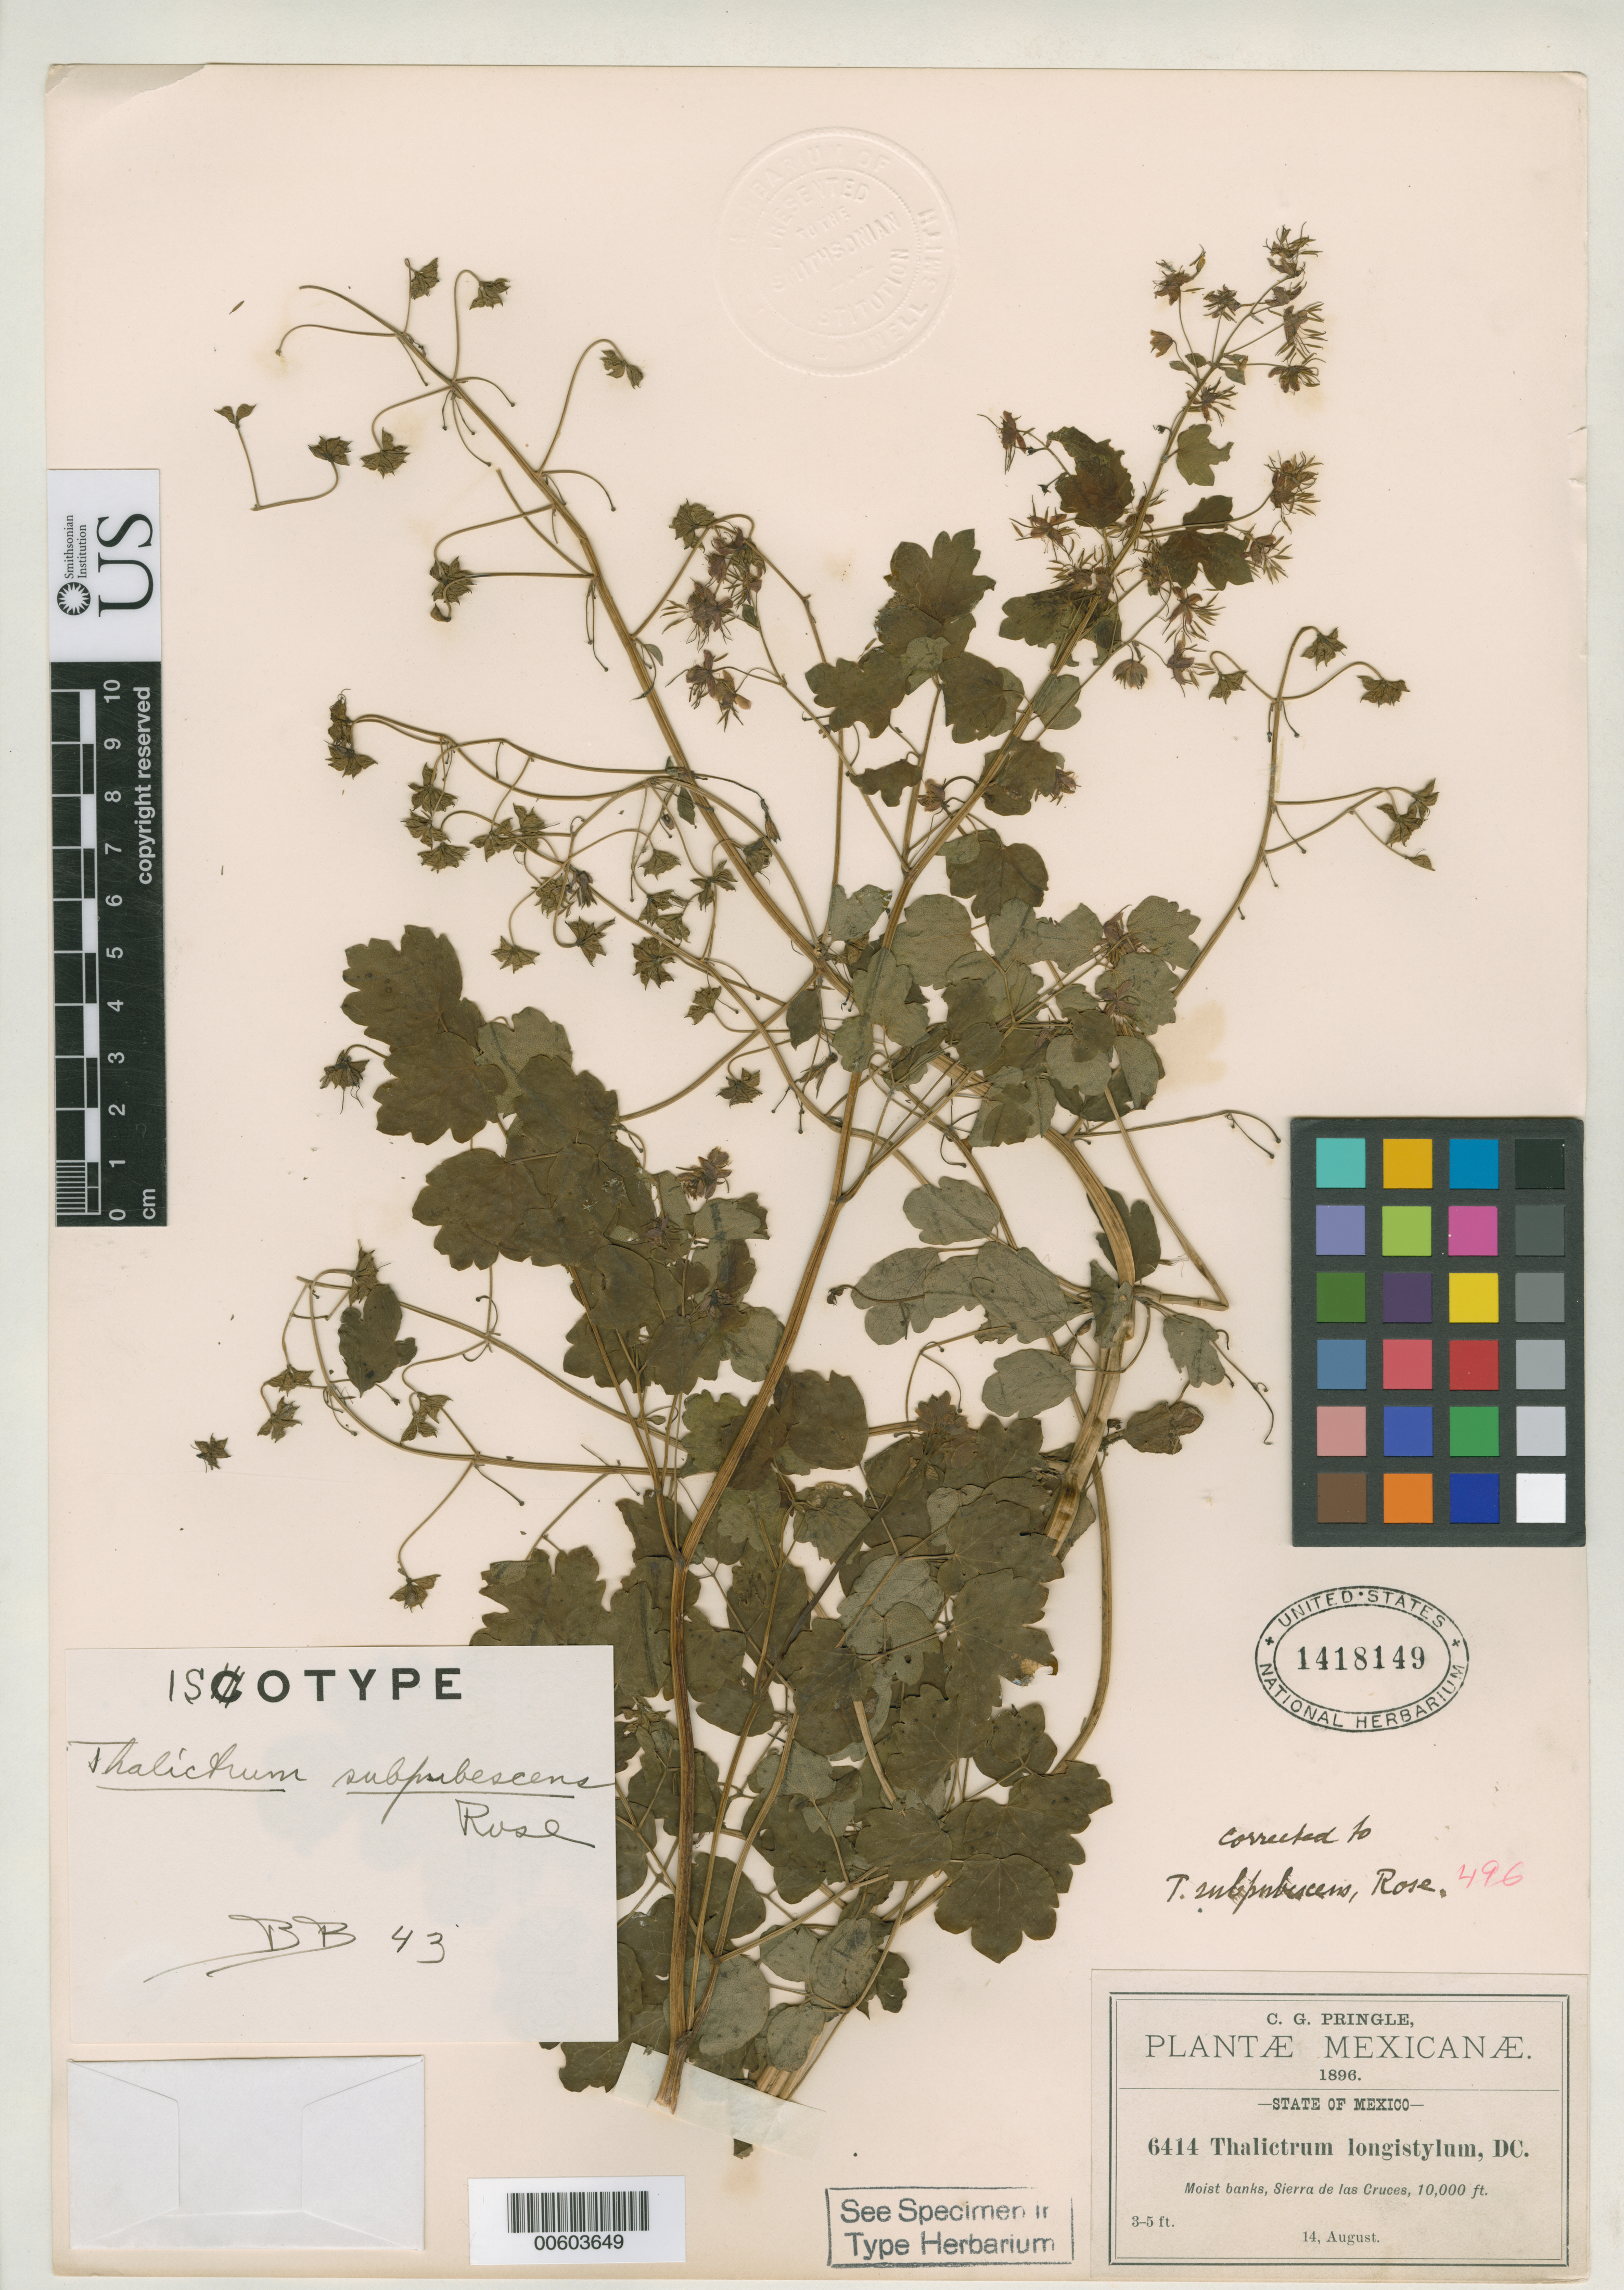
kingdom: Plantae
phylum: Tracheophyta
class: Magnoliopsida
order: Ranunculales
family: Ranunculaceae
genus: Thalictrum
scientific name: Thalictrum subpubescens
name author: Rose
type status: Isotype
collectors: C. G. Pringle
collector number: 6414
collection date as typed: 14 Aug 1896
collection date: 1896-08-14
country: Mexico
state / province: México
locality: Sierra de las Cruces.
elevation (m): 3048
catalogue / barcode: US 1418149